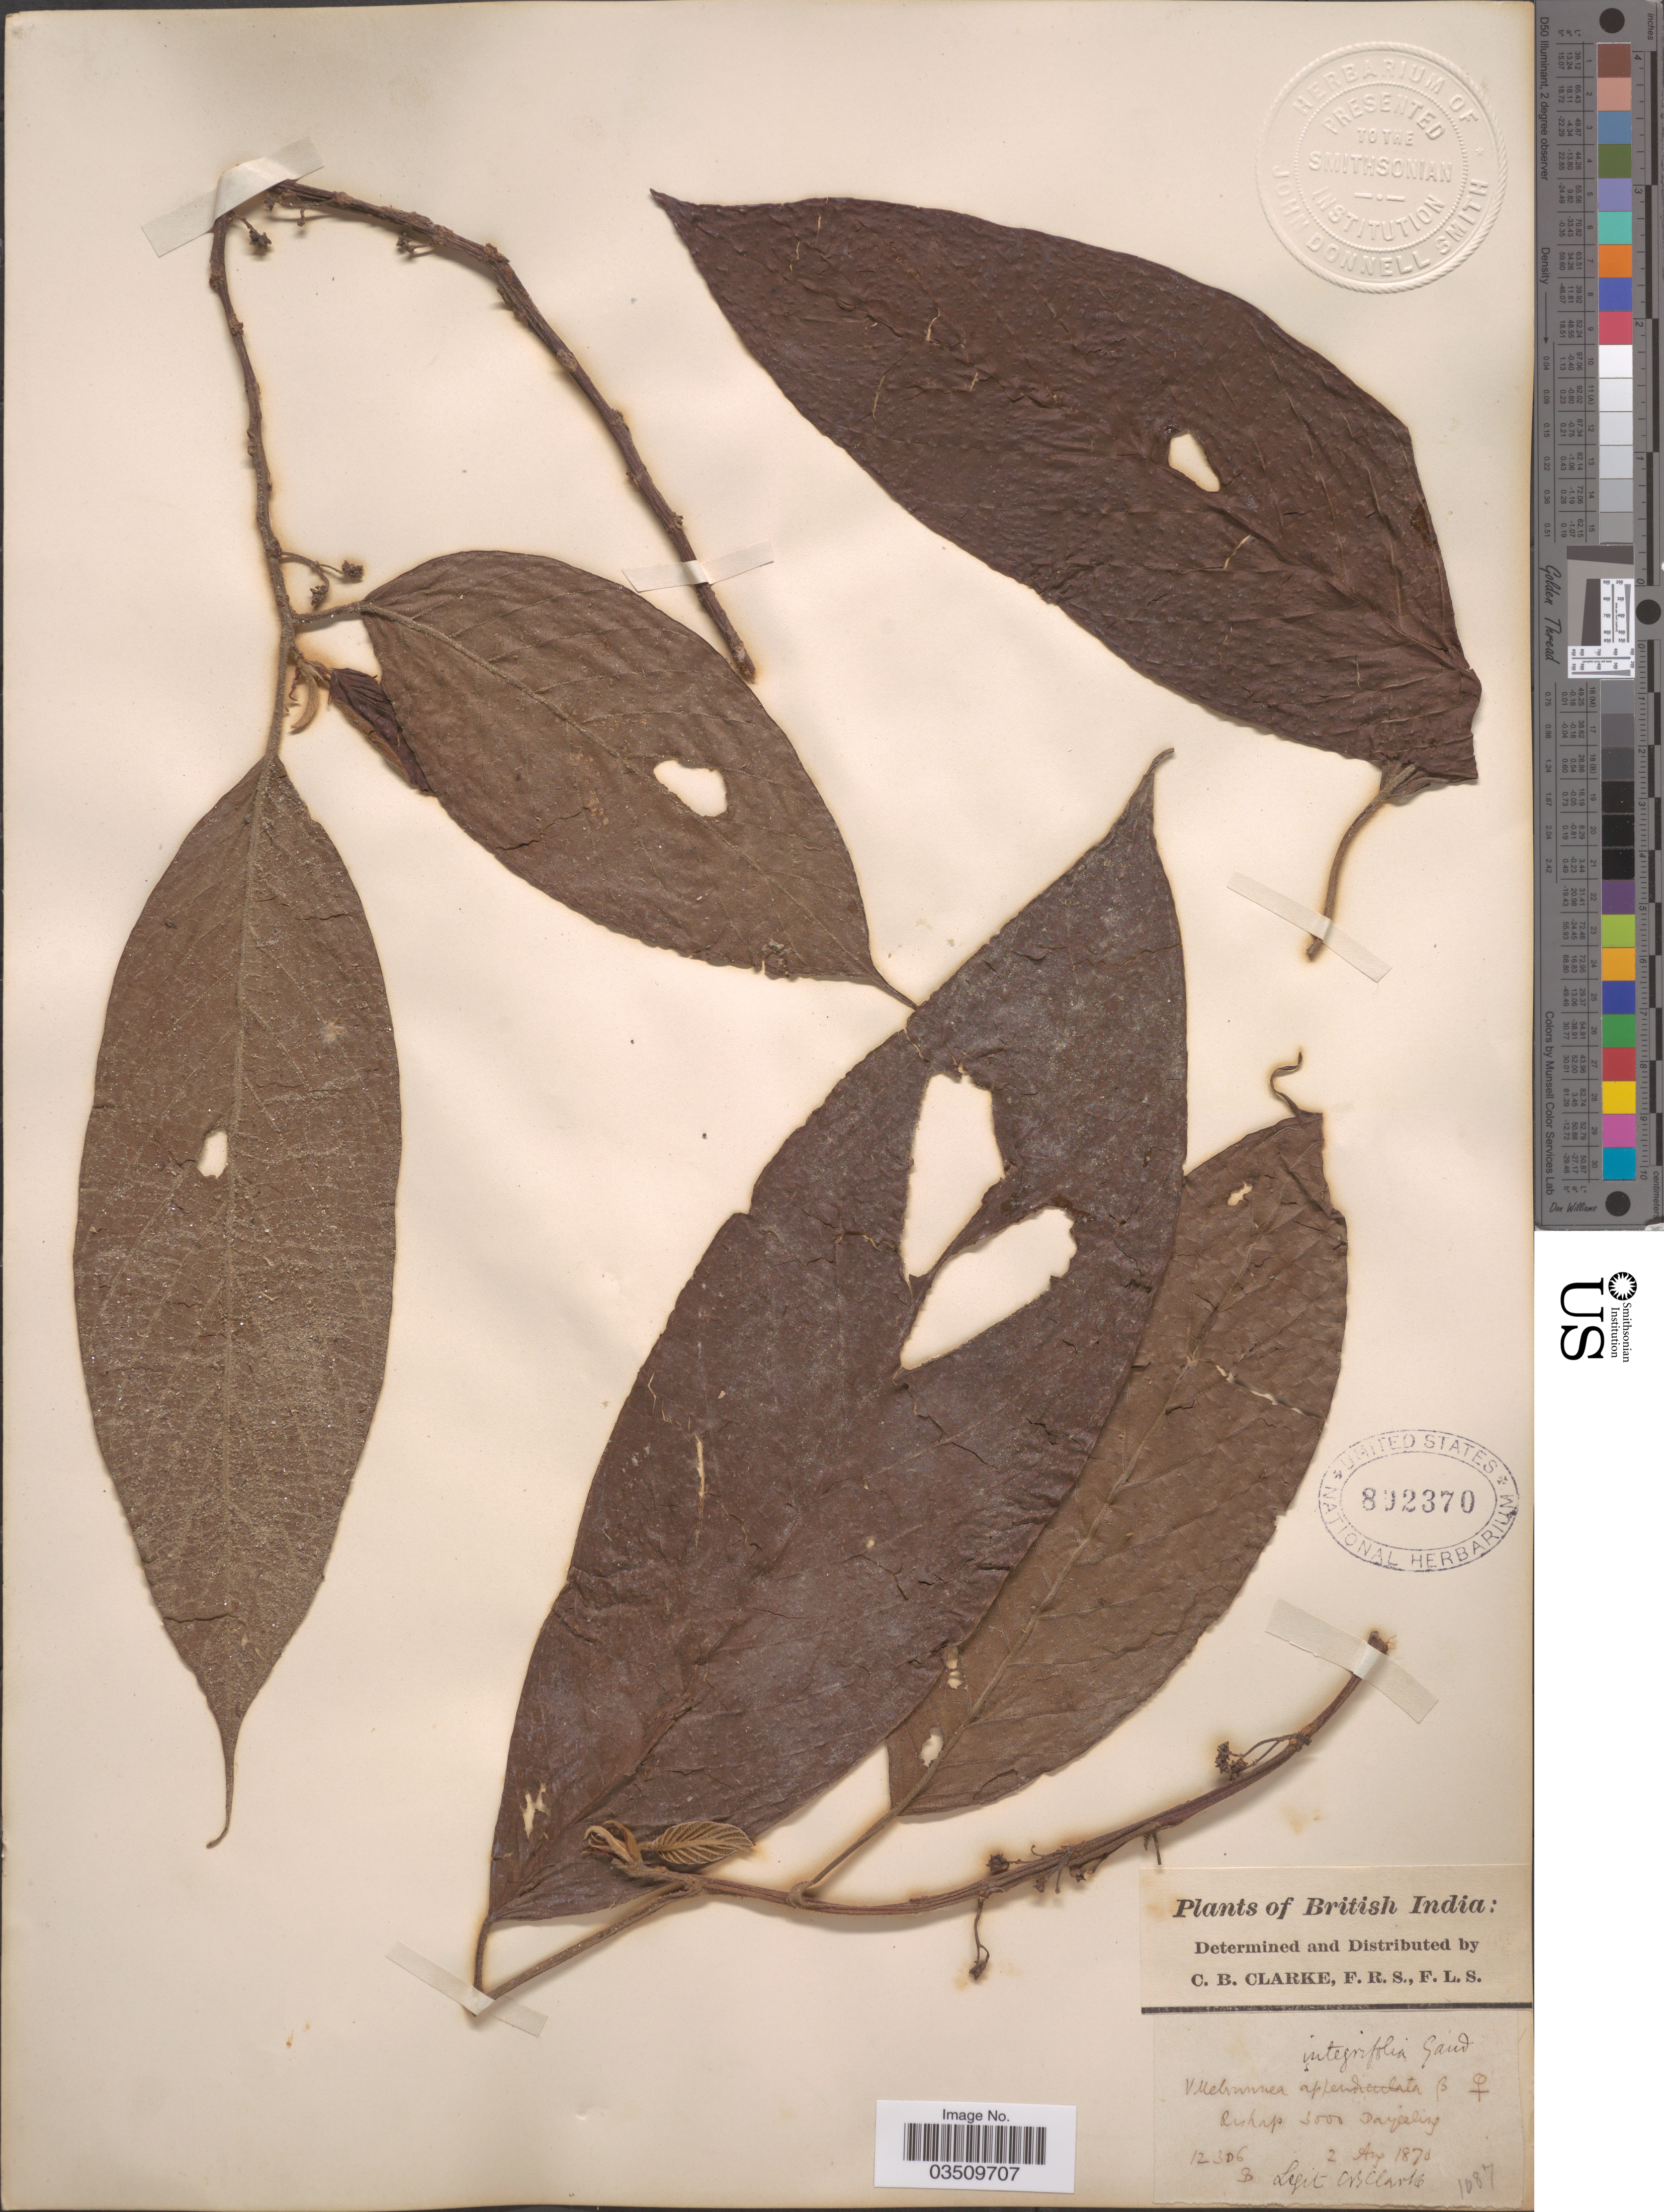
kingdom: Plantae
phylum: Tracheophyta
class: Magnoliopsida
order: Rosales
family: Urticaceae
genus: Oreocnide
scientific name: Oreocnide integrifolia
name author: (Gaudich.) Miq.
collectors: C. B. Clarke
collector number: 12306B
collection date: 1878-04-02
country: India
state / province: West Bengal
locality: British India. Bishop, Darjeeling.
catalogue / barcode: US 802370